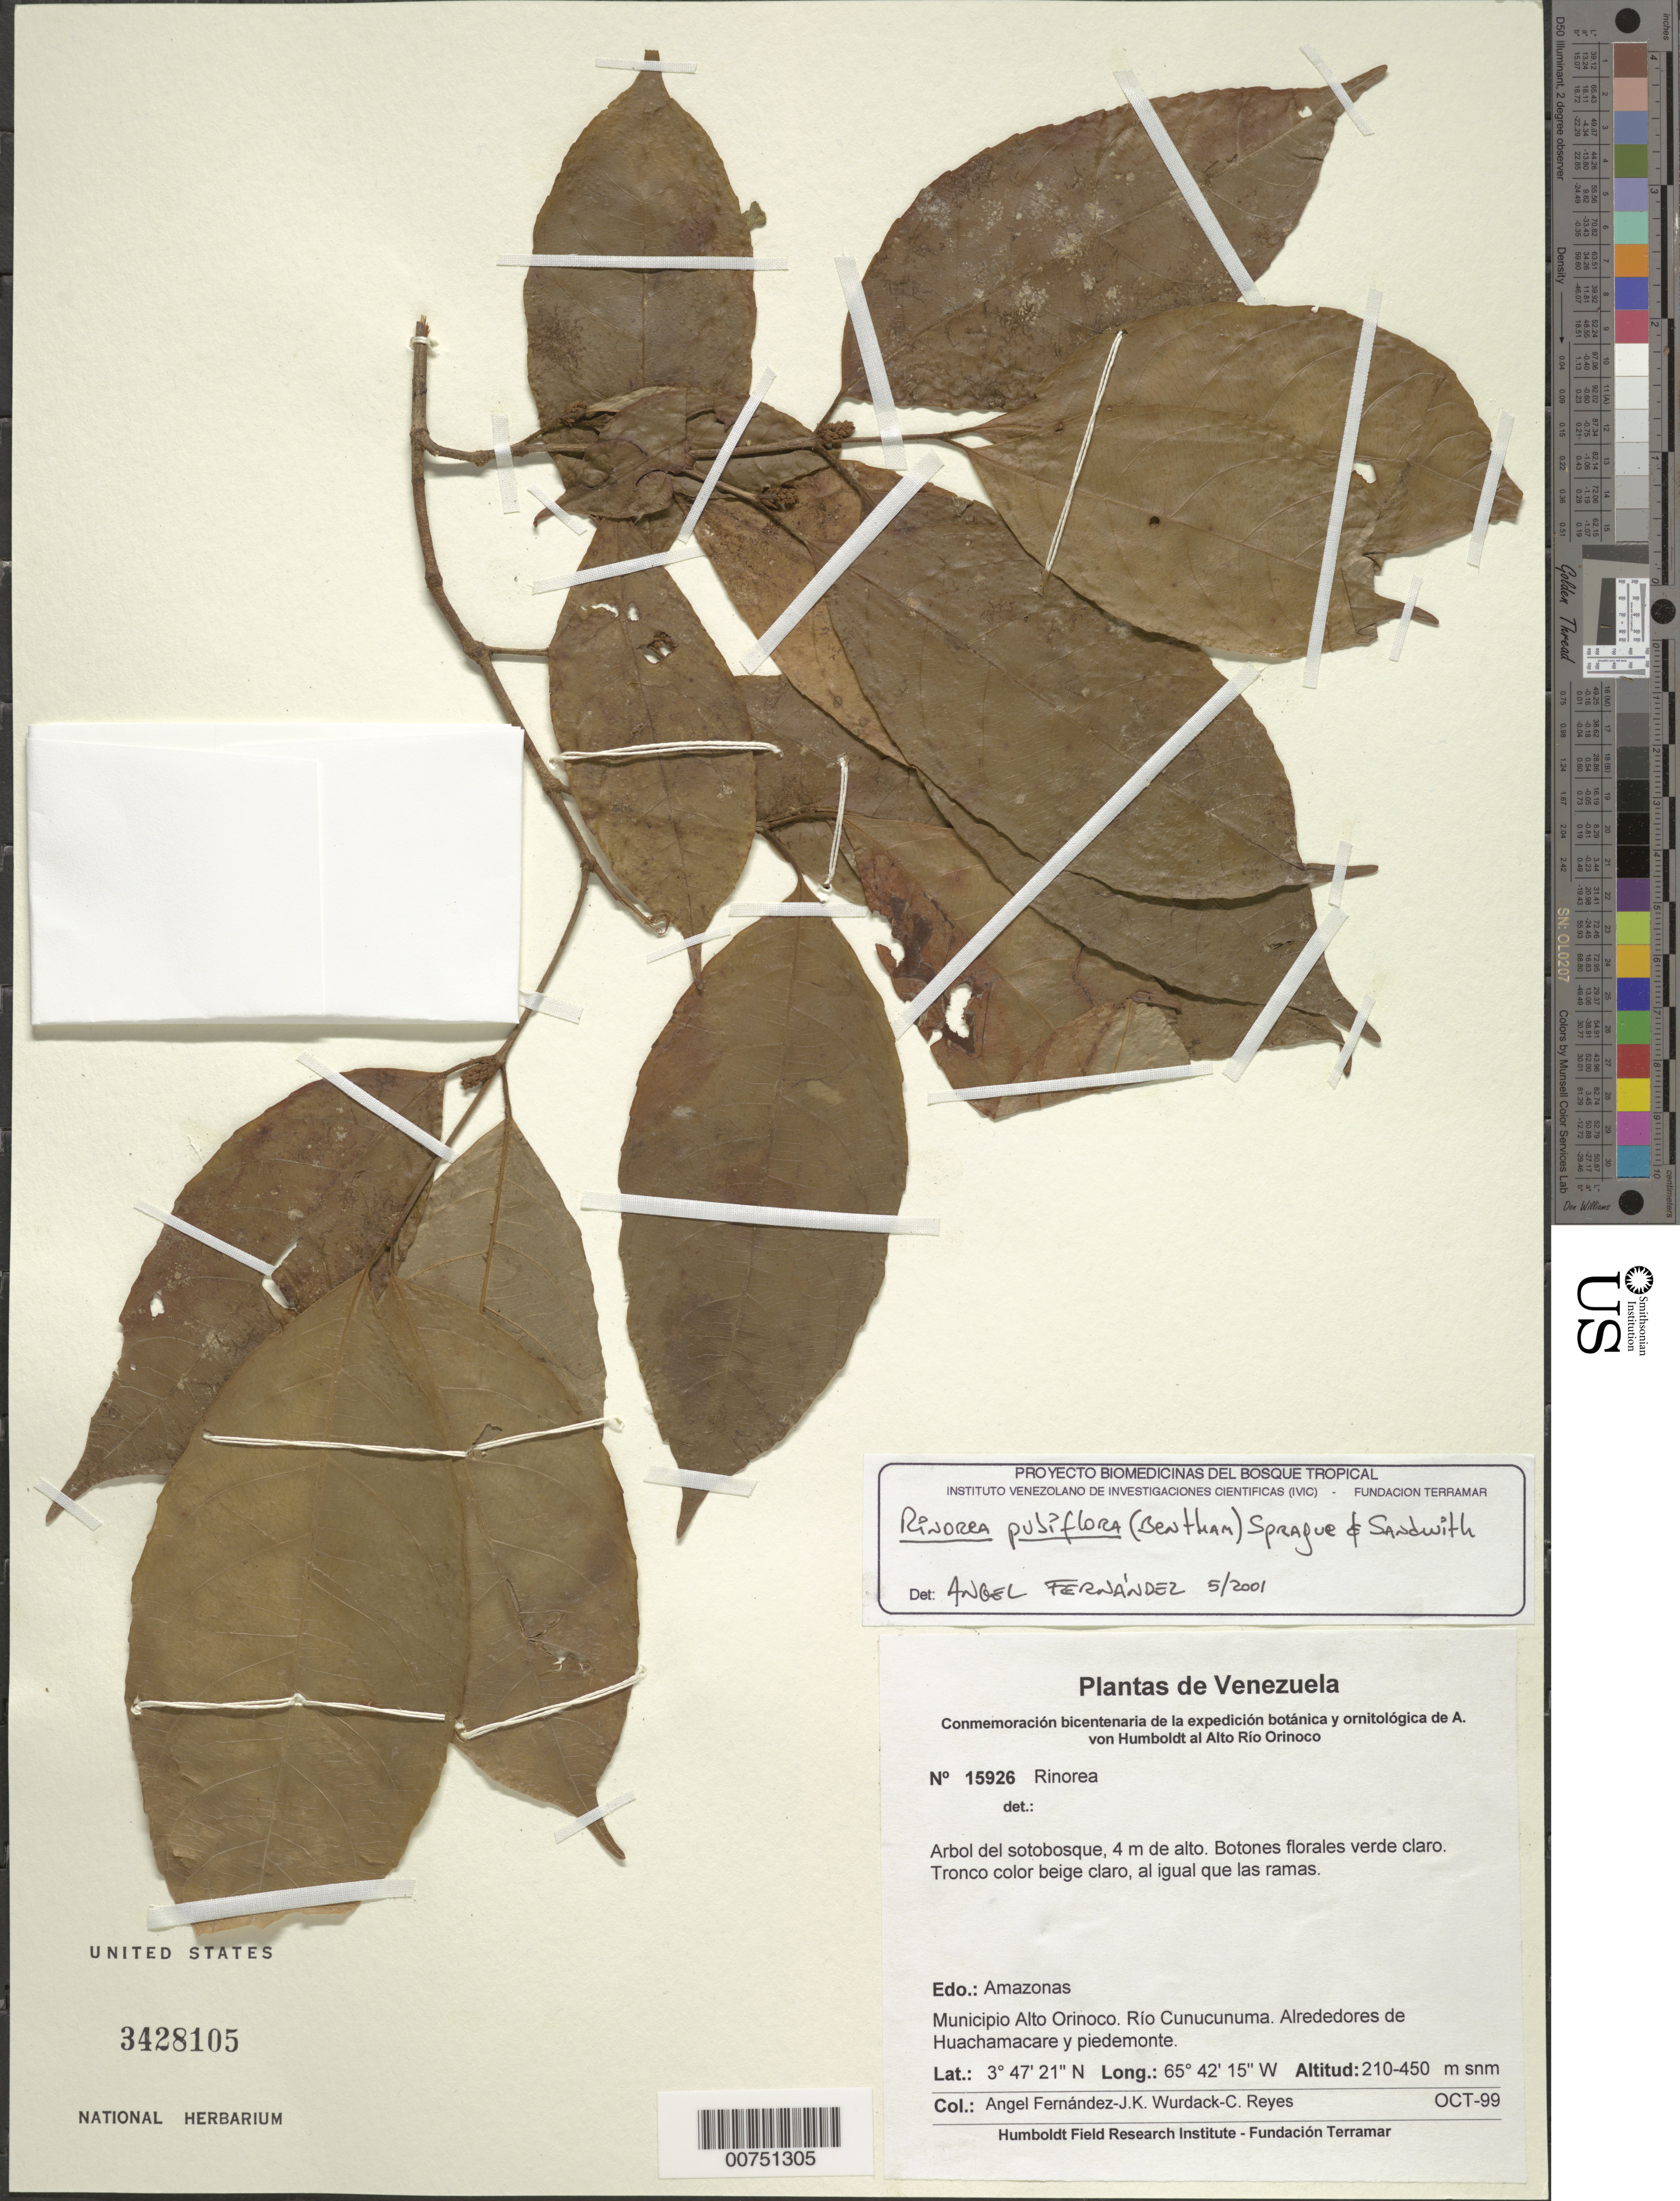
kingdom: Plantae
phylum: Tracheophyta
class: Magnoliopsida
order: Malpighiales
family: Violaceae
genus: Rinorea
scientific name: Rinorea pubiflora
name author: (Benth.) Sprague & Sandwith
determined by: Fernández, A.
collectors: A. Fernández, K. Wurdack & C. Reyes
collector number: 15926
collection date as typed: Oct-99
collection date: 1999-10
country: Venezuela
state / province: Amazonas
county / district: Alto Orinoco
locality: Río Cunucunuma, alrededores de Huachamacare y piedmonte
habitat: Understory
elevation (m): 210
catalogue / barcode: US 3428105